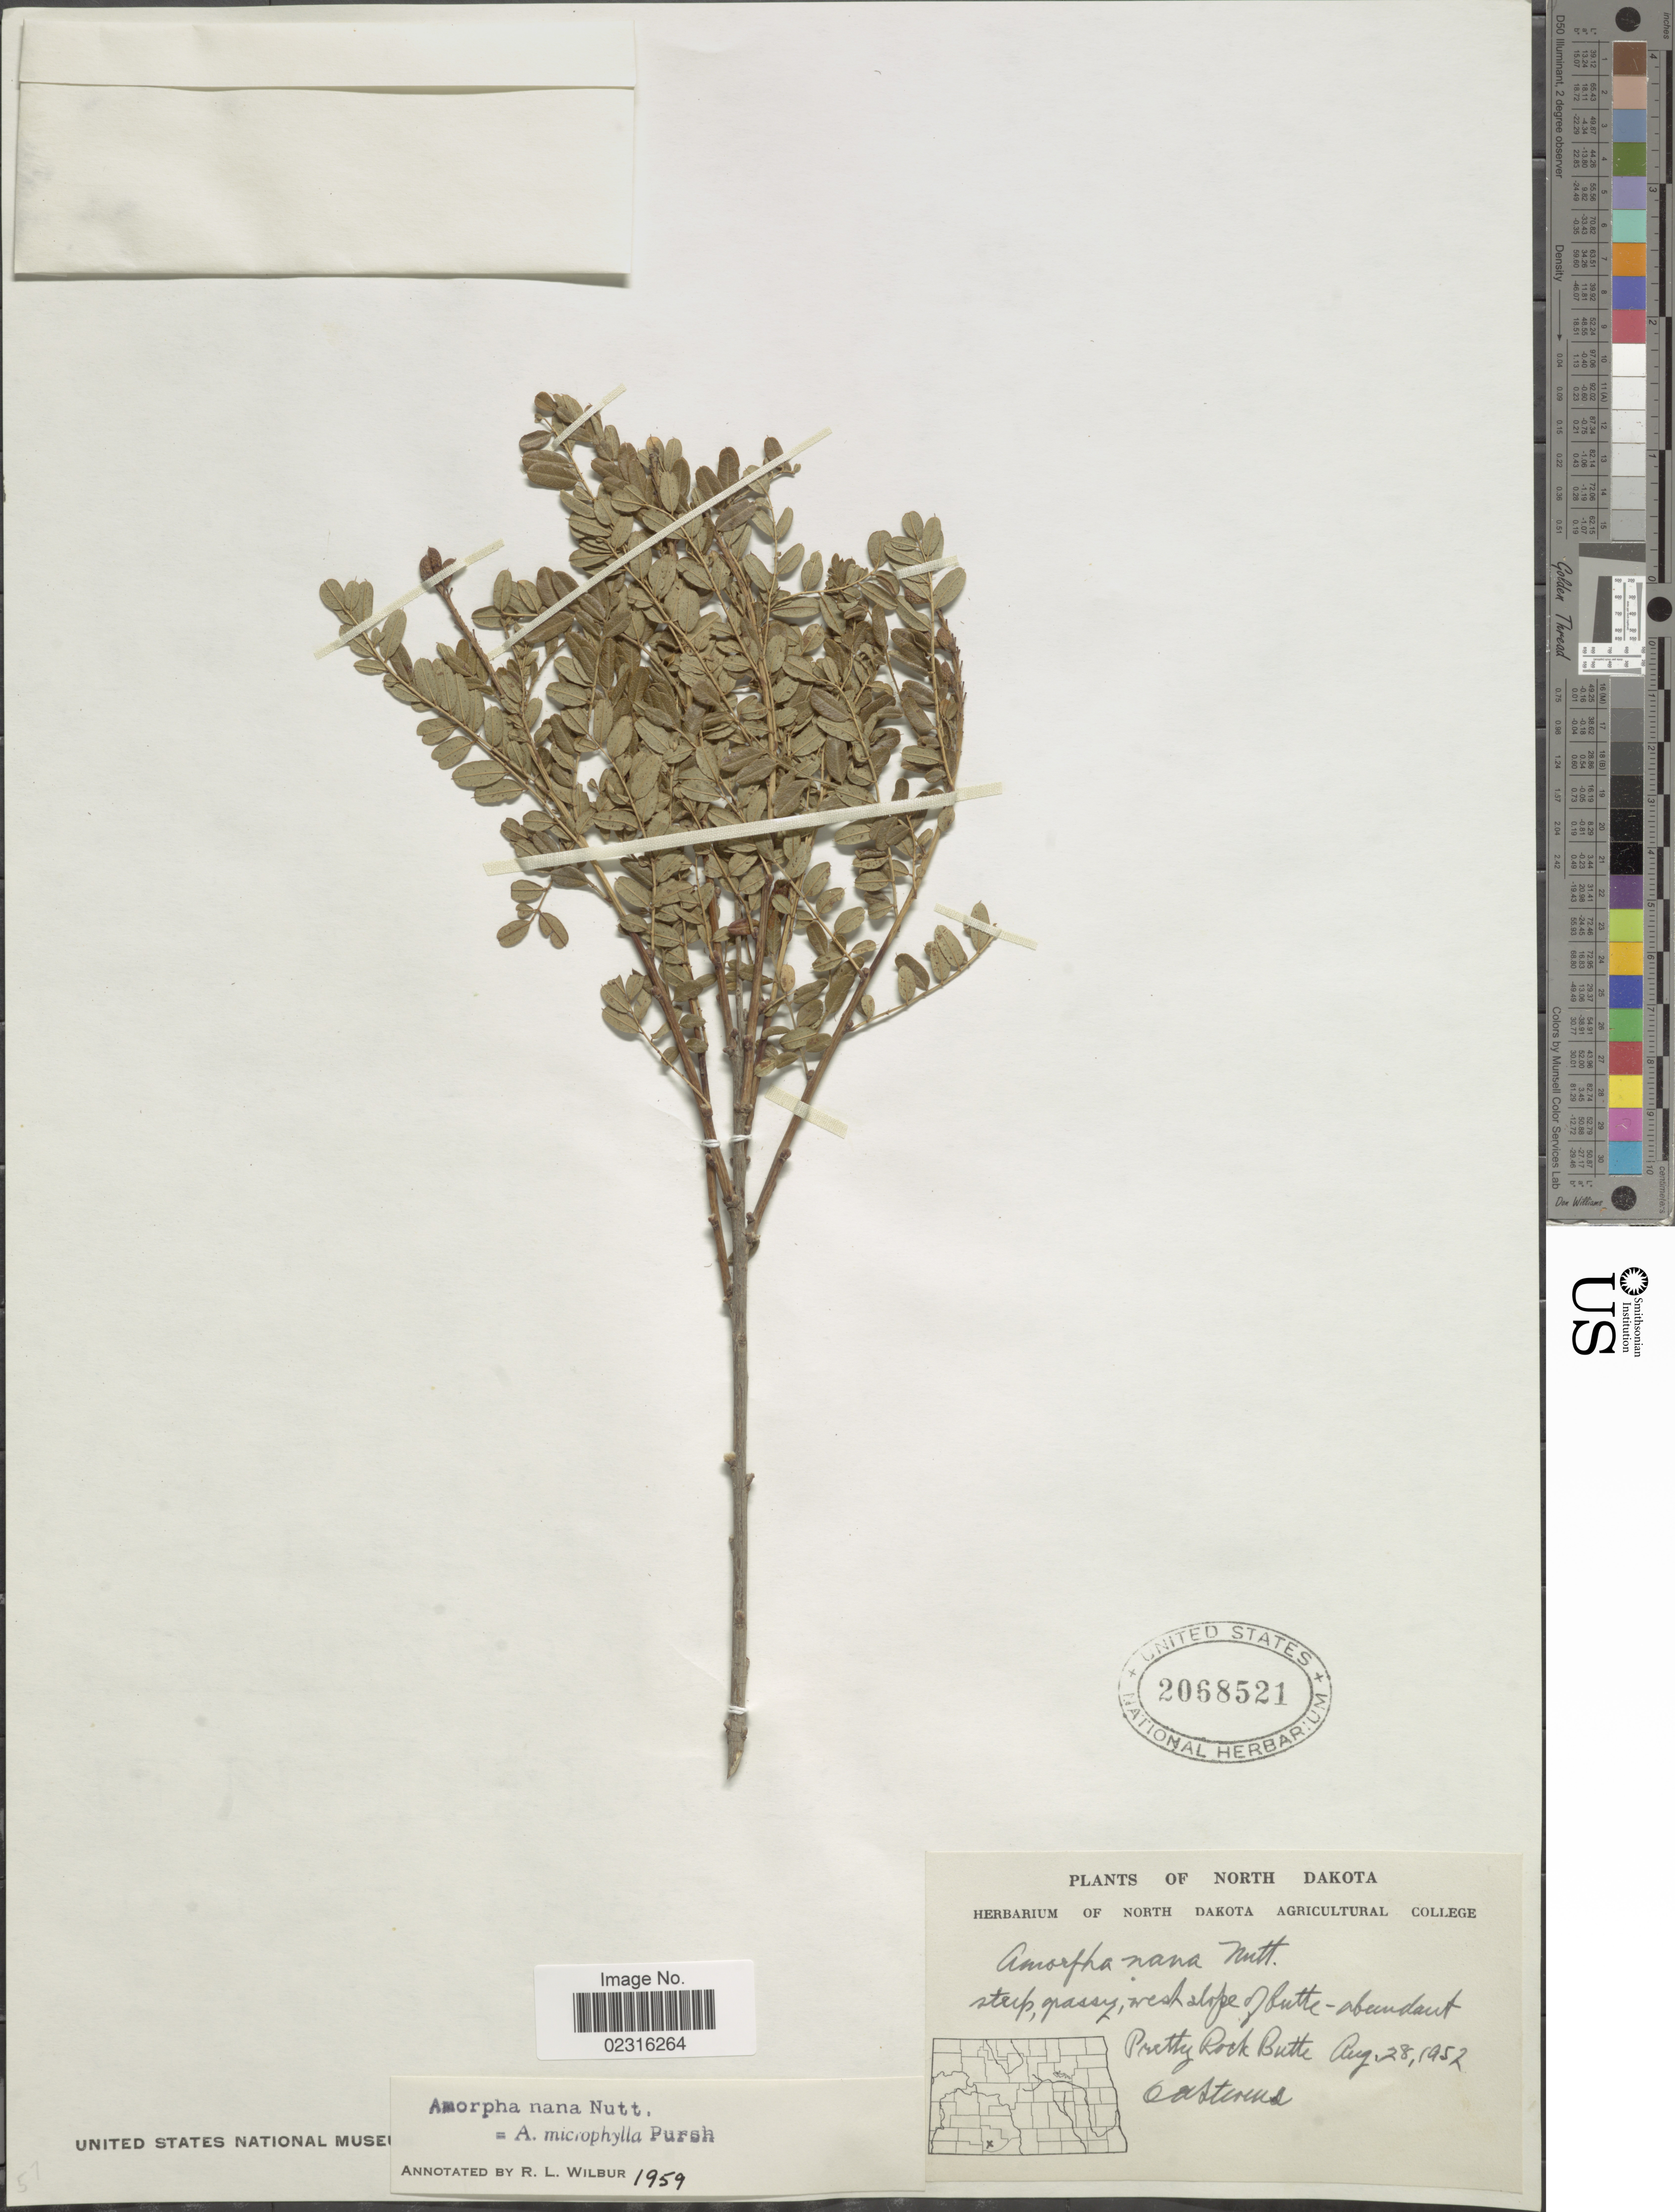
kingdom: Plantae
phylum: Tracheophyta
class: Magnoliopsida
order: Fabales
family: Fabaceae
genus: Amorpha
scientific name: Amorpha nana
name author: C. Fraser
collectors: O. A. Stevens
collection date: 1952-08-28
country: United States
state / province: North Dakota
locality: West slope of Butte-abundant, Pretty Rock Butte.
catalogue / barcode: US 2068521